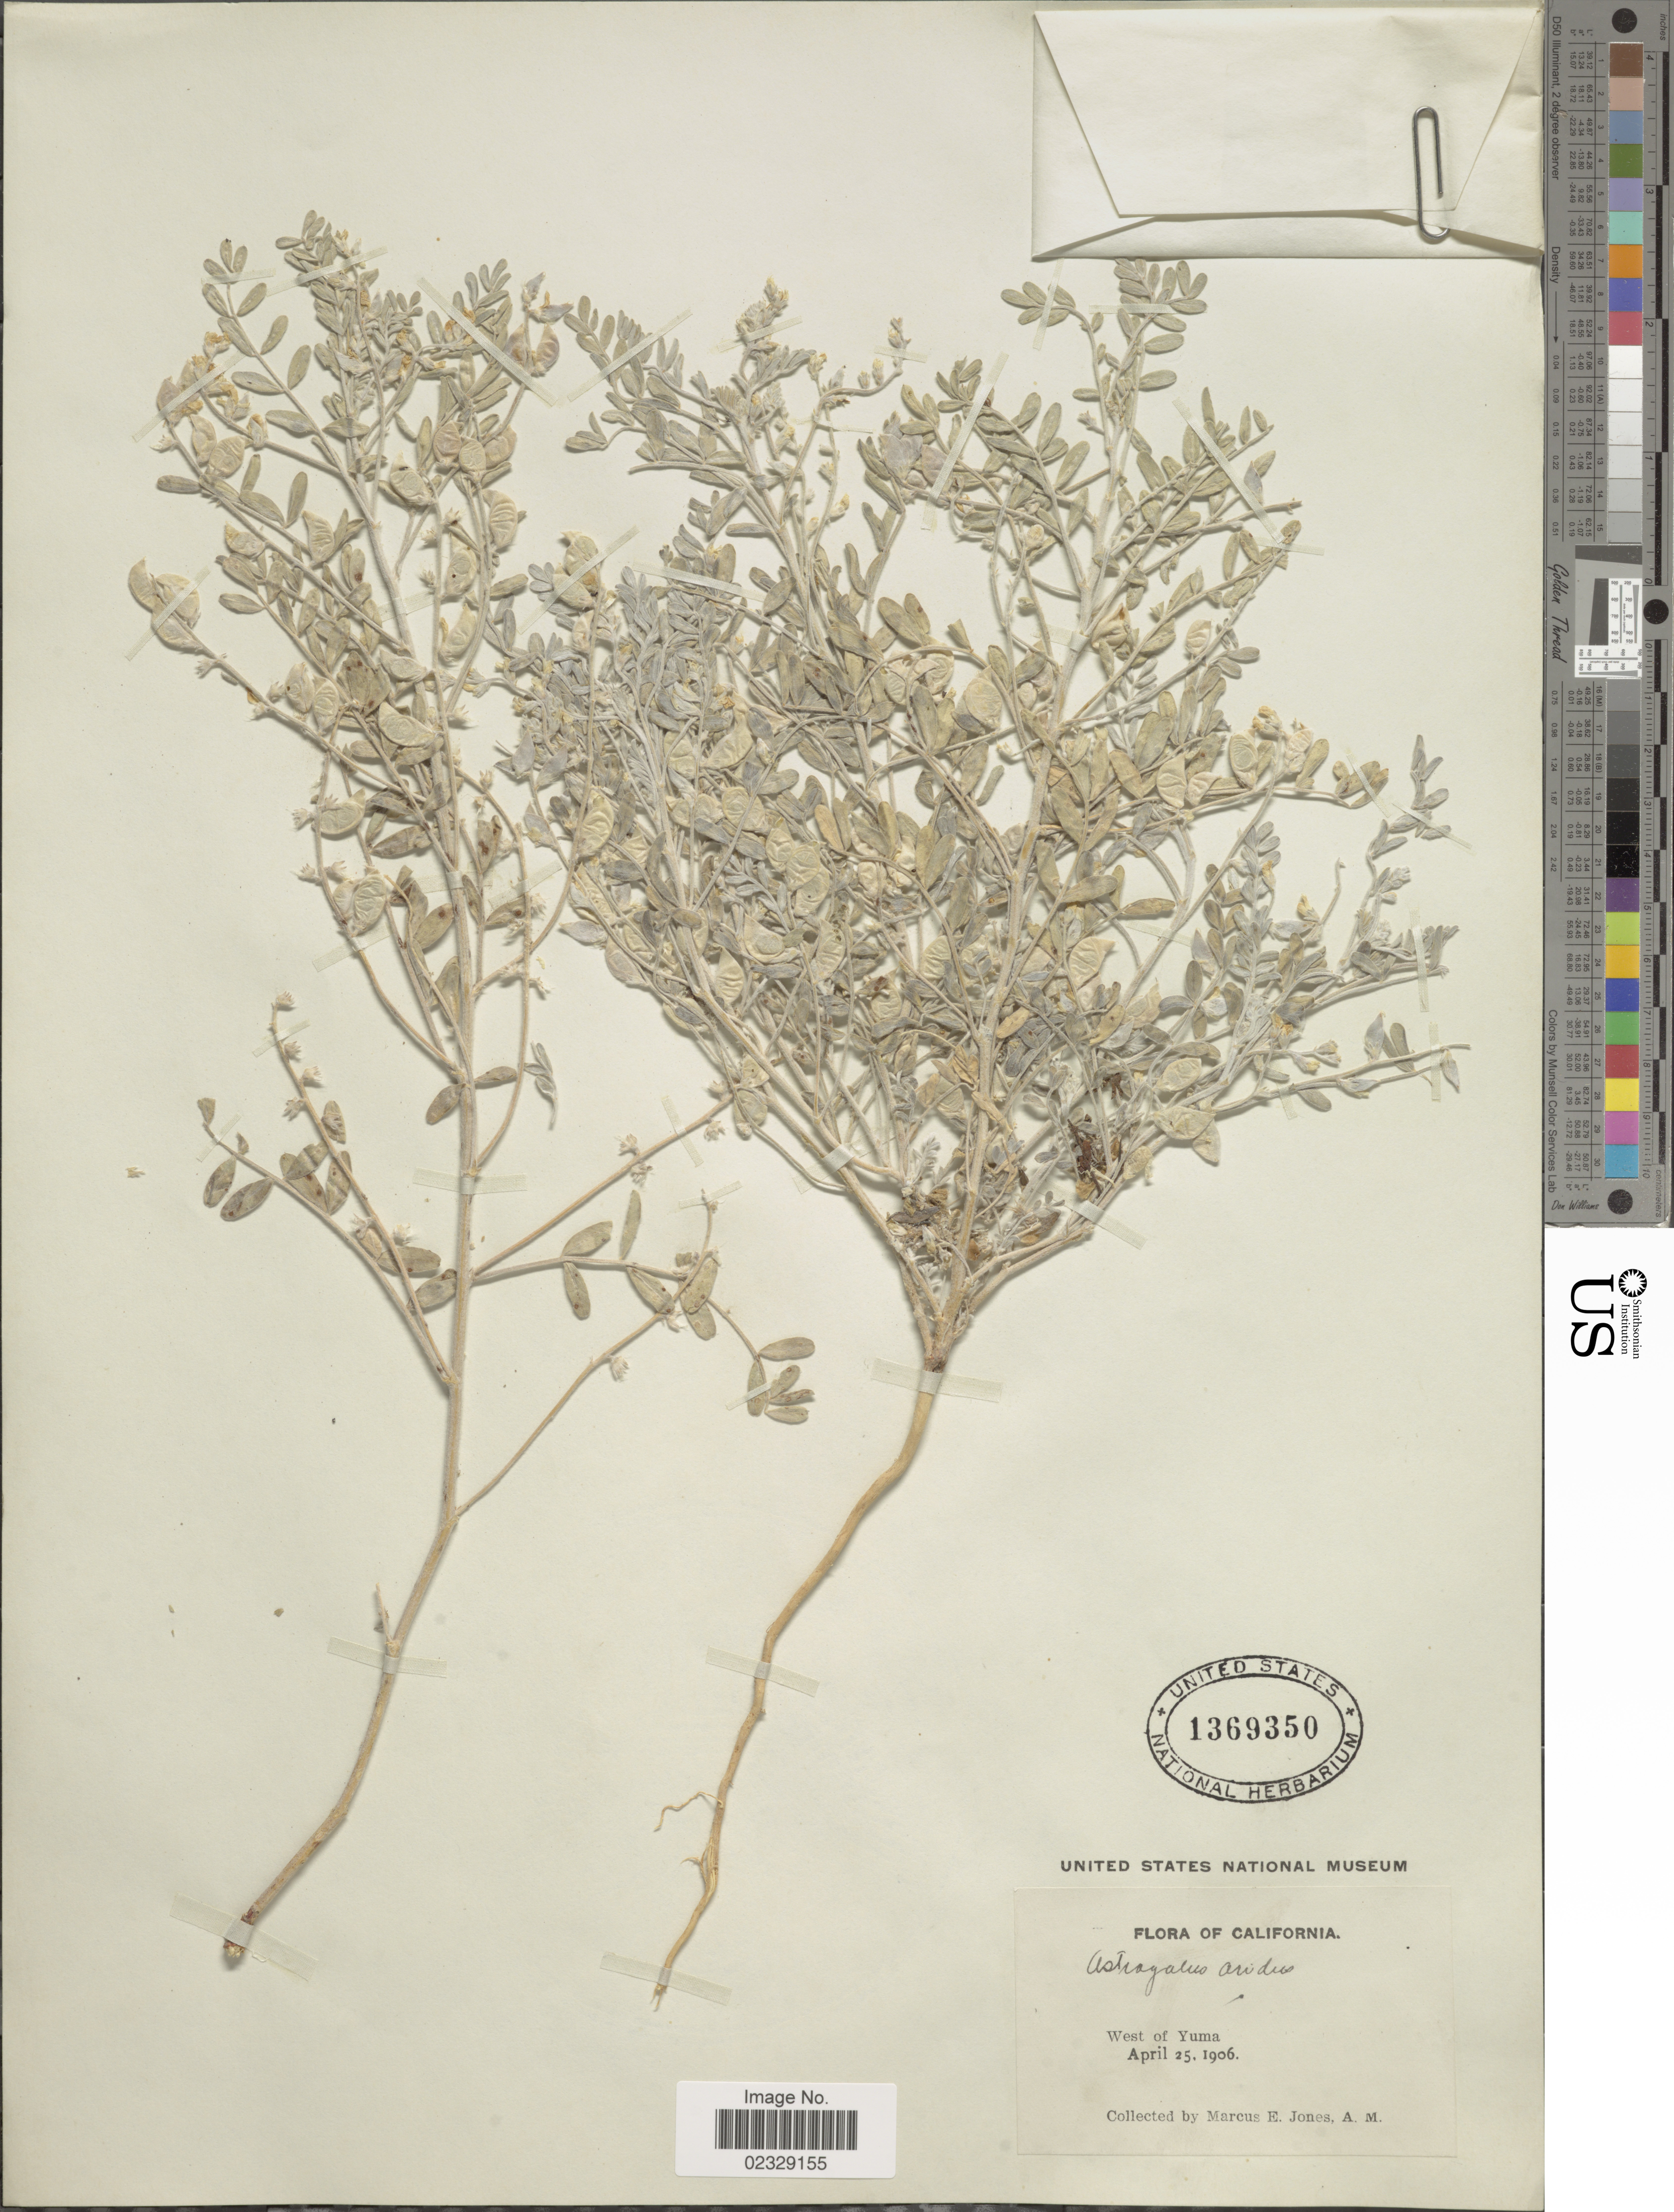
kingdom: Plantae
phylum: Tracheophyta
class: Magnoliopsida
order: Fabales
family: Fabaceae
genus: Astragalus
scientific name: Astragalus aridus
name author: A. Gray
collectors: M. E. Jones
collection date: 1906-04-25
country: United States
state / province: California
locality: West of Yuma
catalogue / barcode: US 1369350